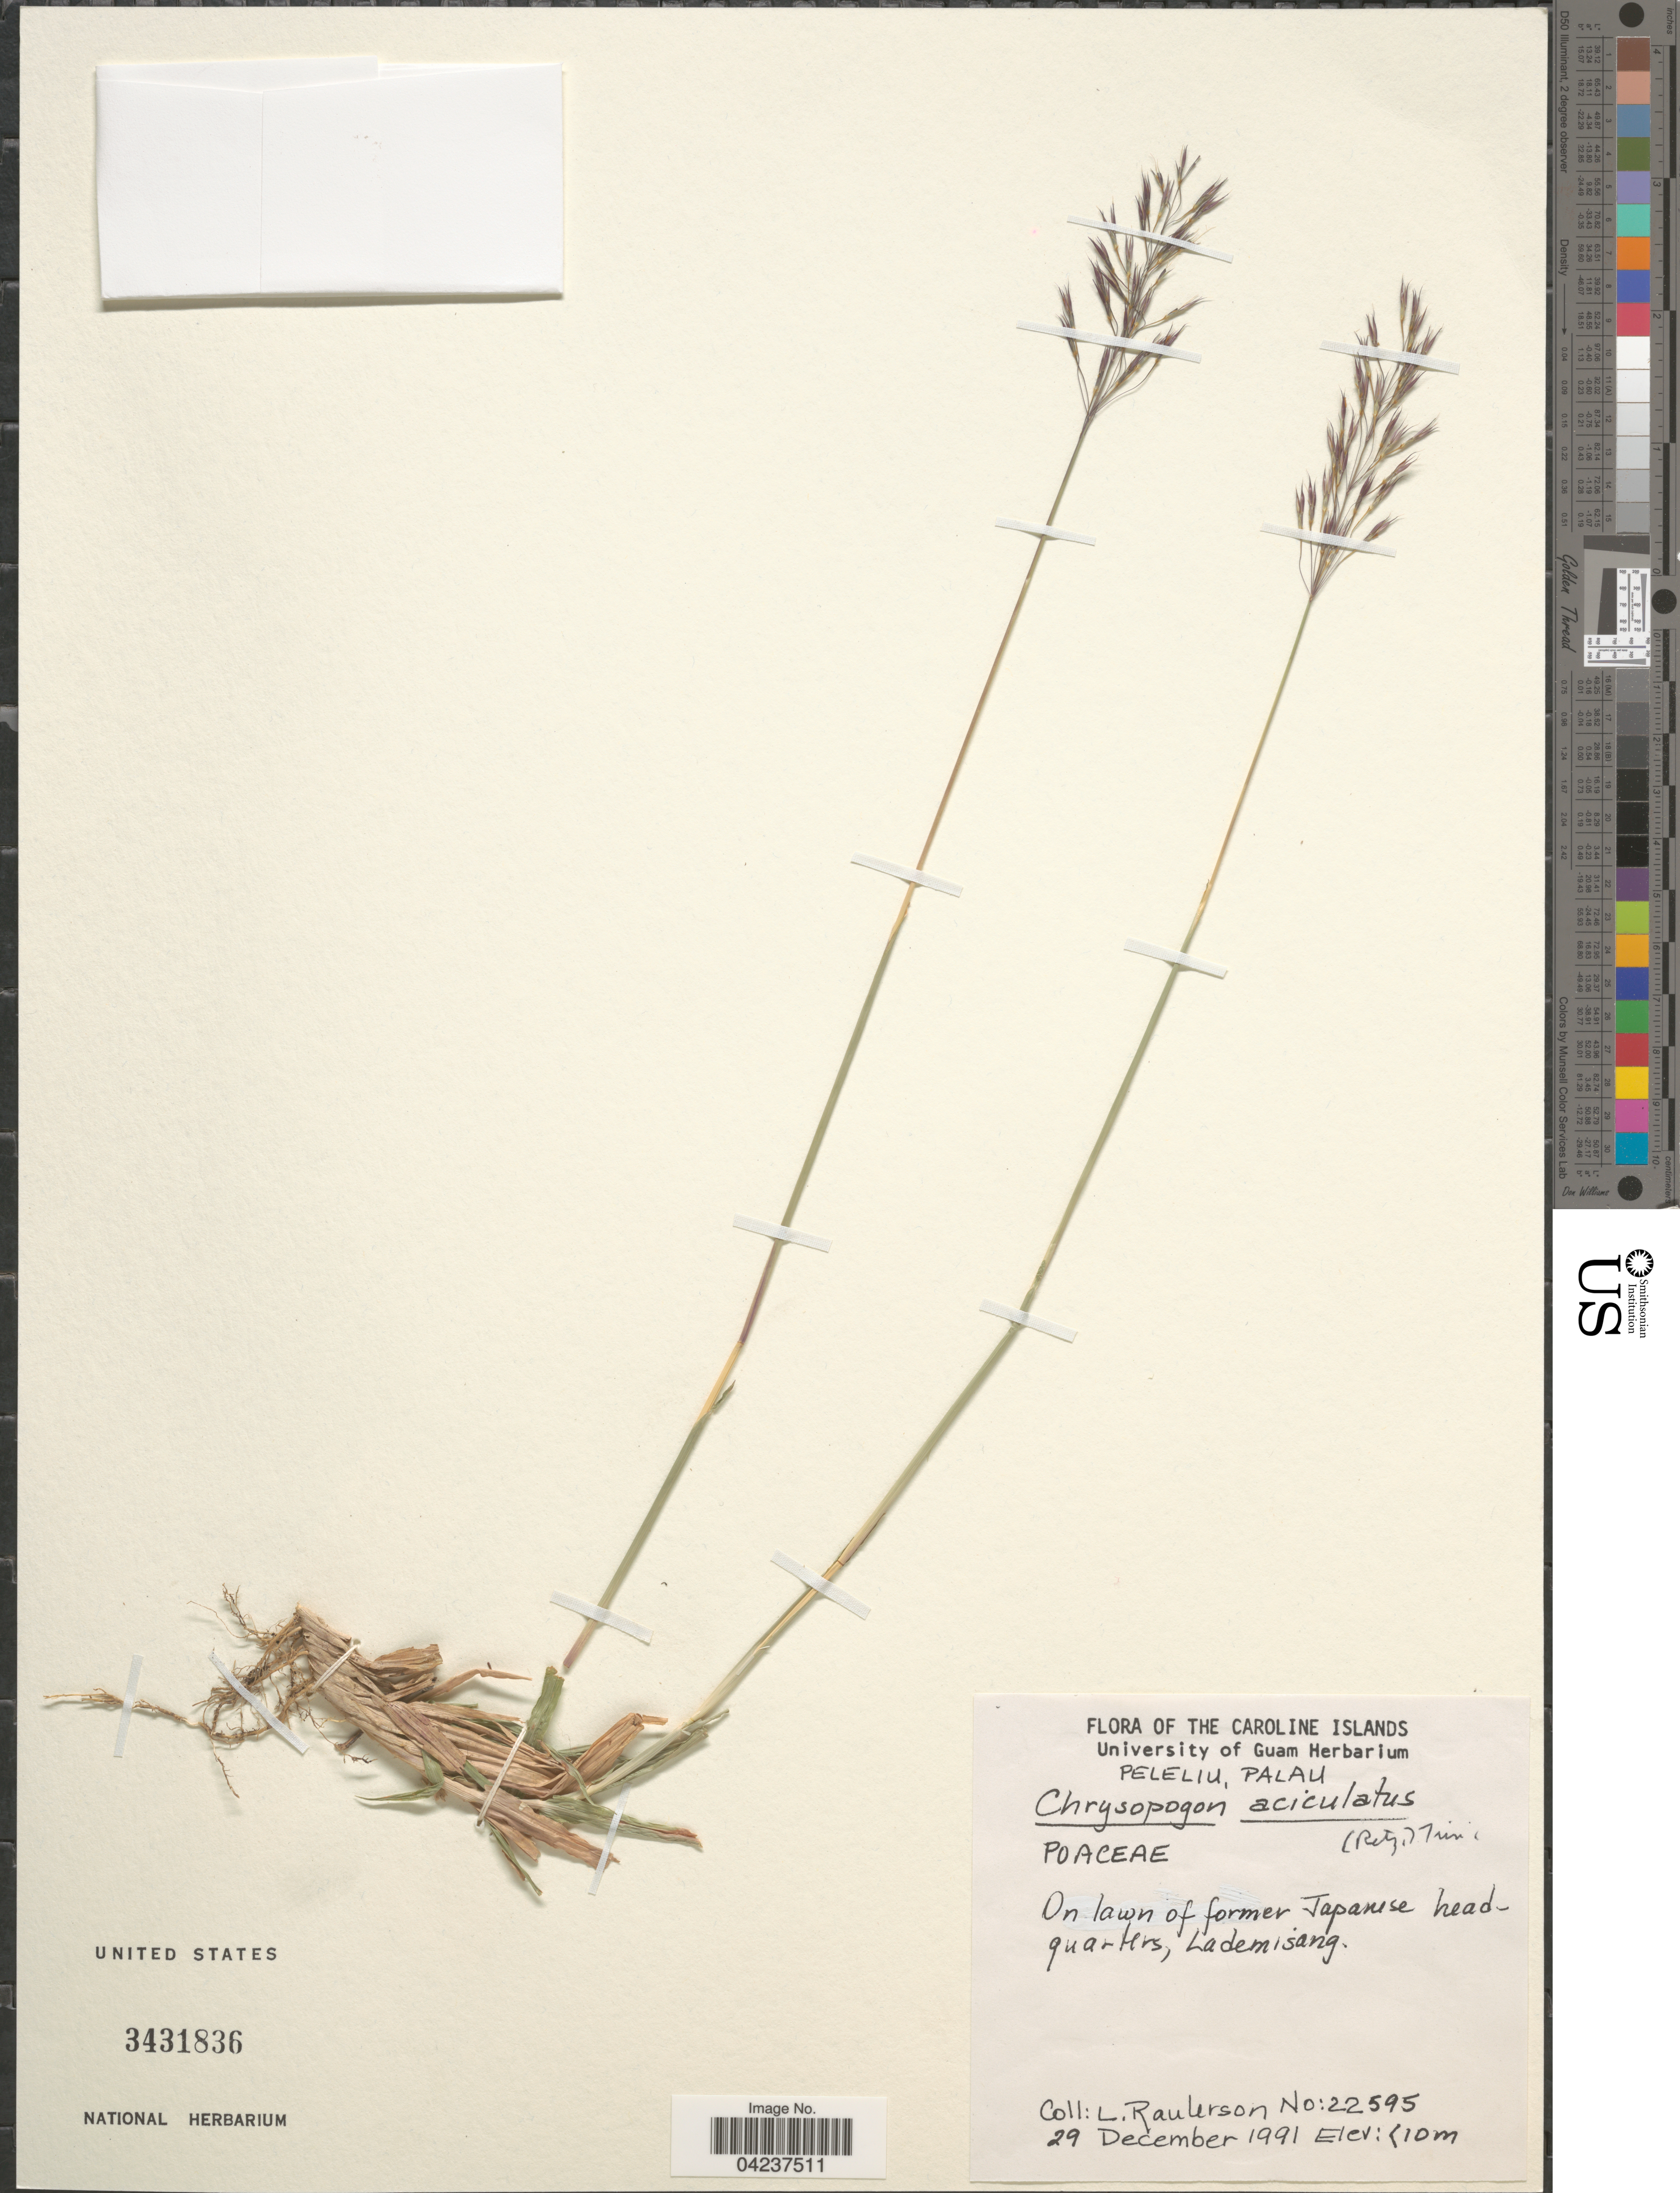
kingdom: Plantae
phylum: Tracheophyta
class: Liliopsida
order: Poales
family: Poaceae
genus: Chrysopogon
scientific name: Chrysopogon aciculatus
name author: (Retz.) Trin.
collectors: L. Raulerson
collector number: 22595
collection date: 1991-12-29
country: Palau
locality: The Caroline Islands. Peleliu, Palau. On lawn of former Japanese headquarters, Lademisang.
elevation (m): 10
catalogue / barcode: US 3431836